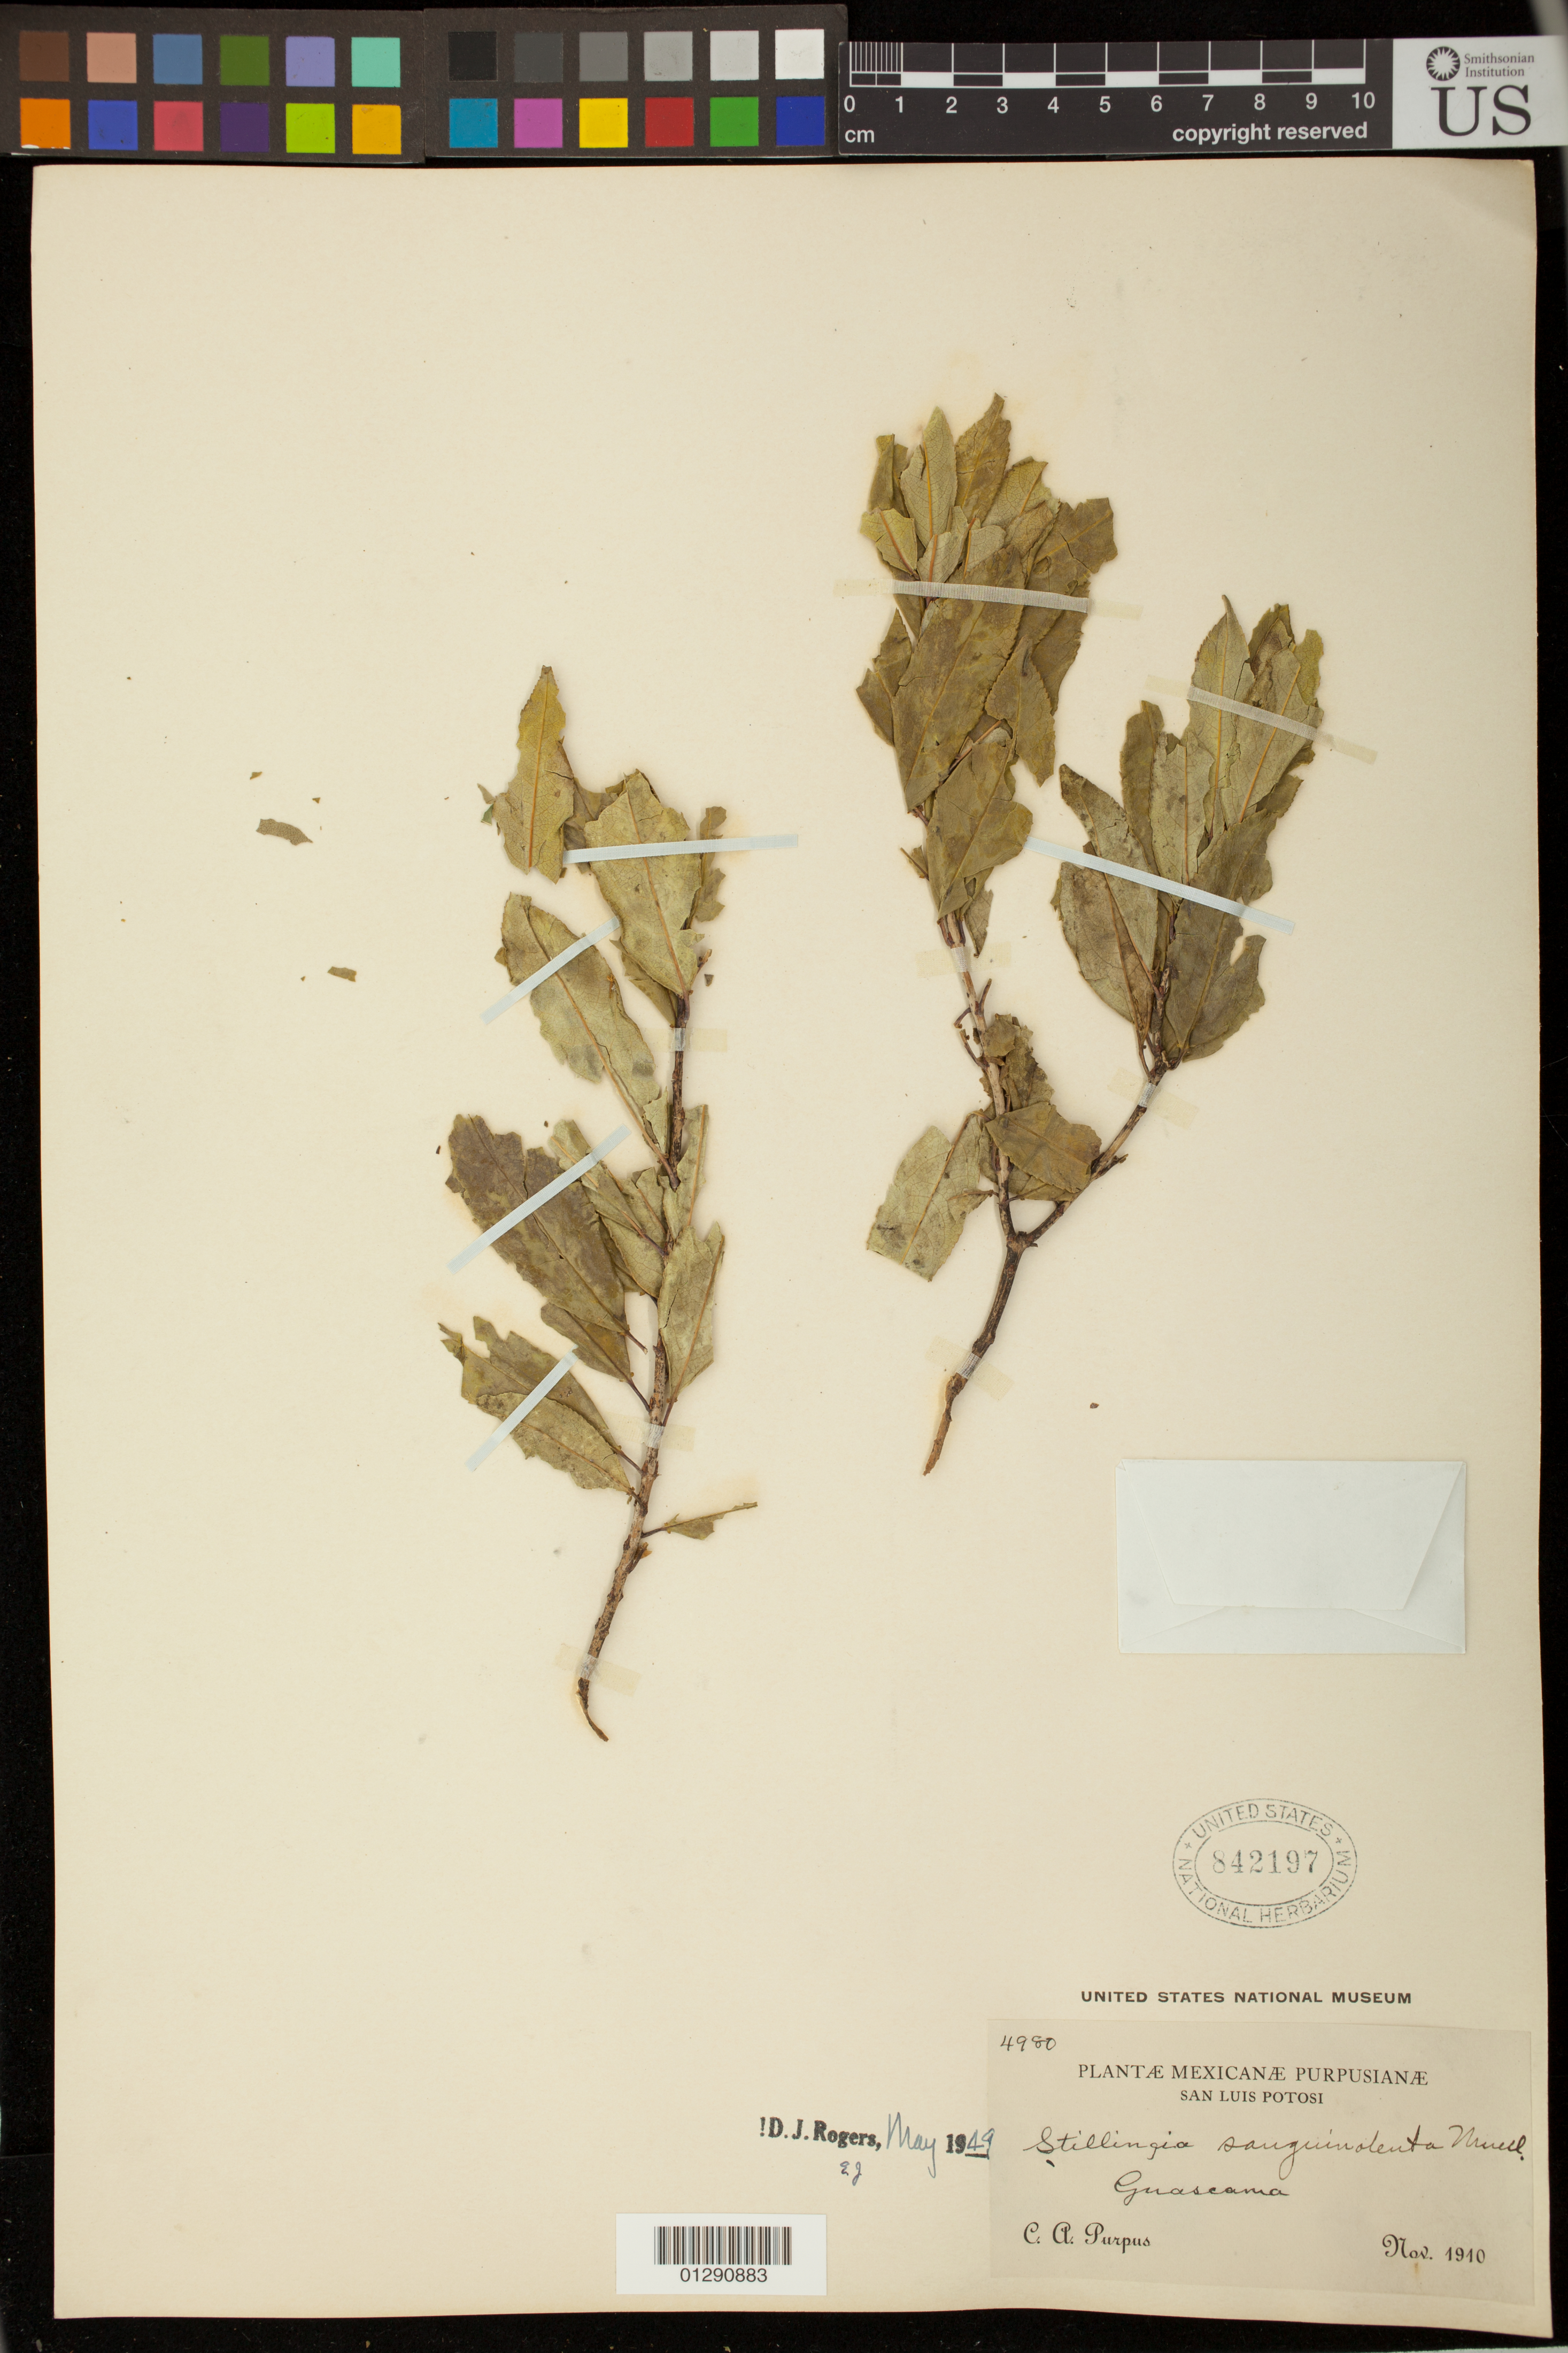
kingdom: Plantae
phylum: Tracheophyta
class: Magnoliopsida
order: Malpighiales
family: Euphorbiaceae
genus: Stillingia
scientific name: Stillingia sanguinolenta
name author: Müll. Arg.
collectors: C. A. Purpus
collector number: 4980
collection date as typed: Nov 1910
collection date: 1910-11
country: Mexico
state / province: San Luis Potosi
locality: Pelote.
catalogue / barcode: US 842197